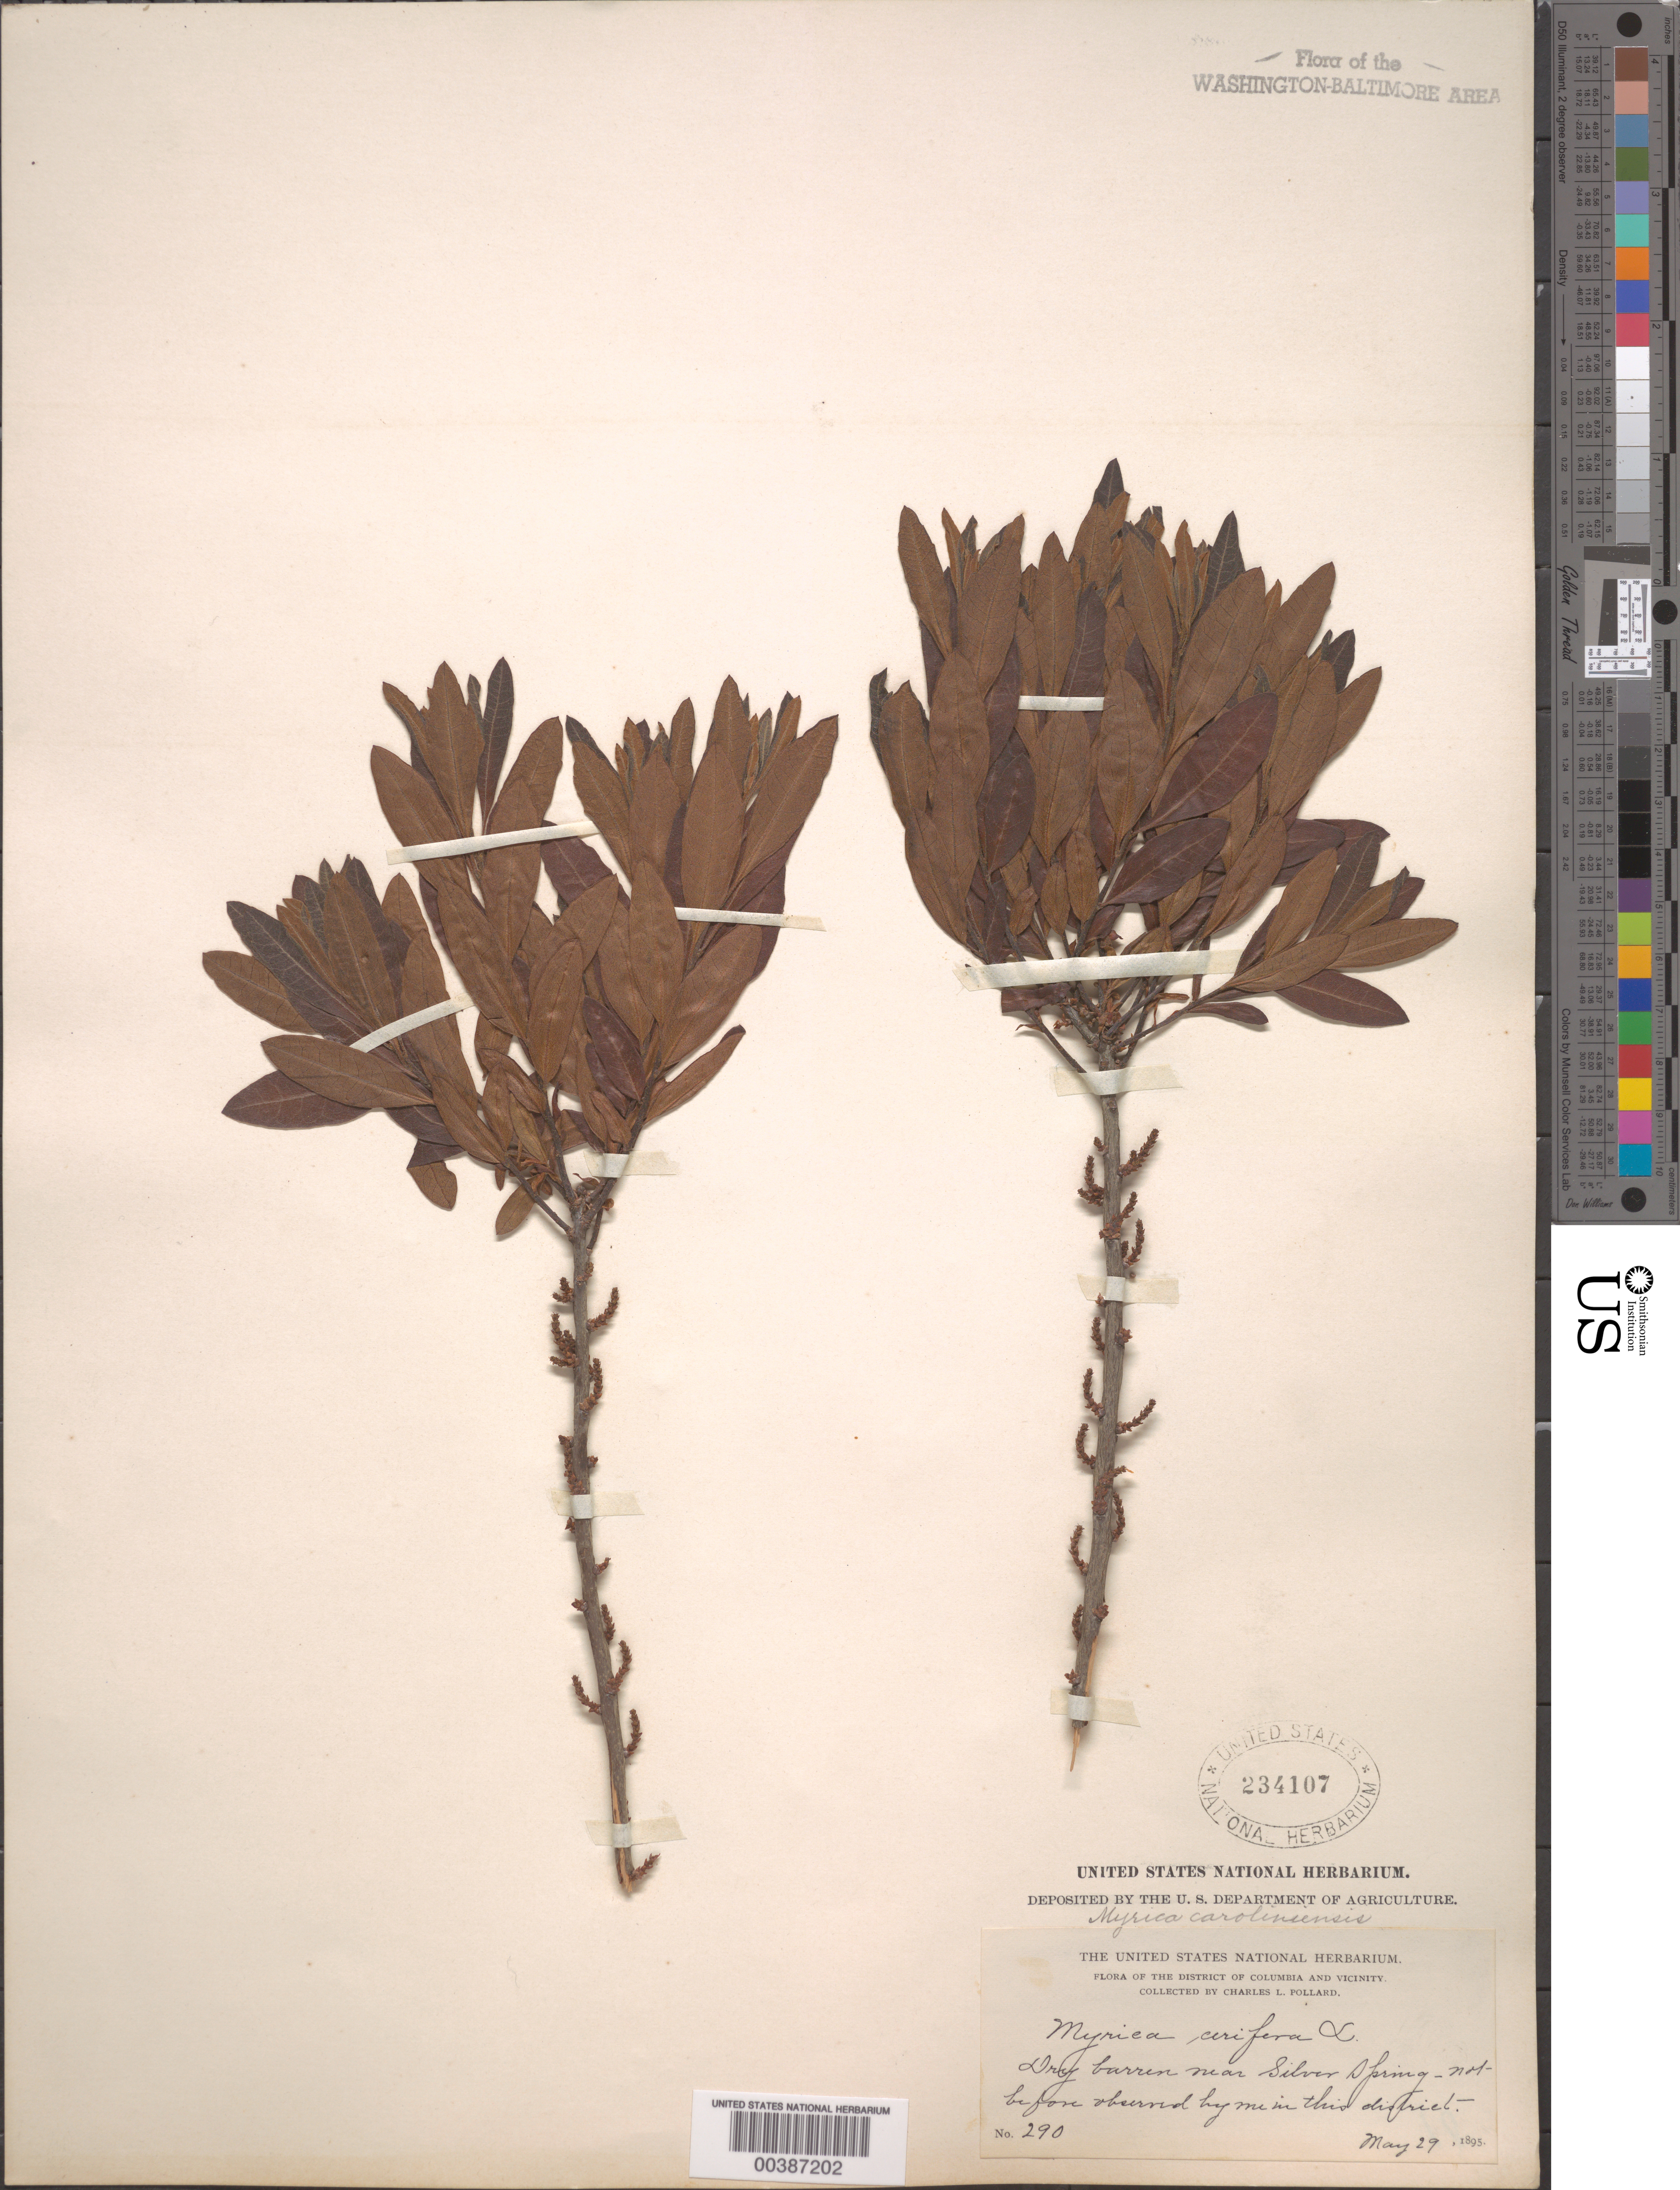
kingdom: Plantae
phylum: Tracheophyta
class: Magnoliopsida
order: Fagales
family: Myricaceae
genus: Morella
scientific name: Morella cerifera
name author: (L.) Small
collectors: C. L. Pollard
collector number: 290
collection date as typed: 29 May 1895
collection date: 1895-05-29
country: United States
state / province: Maryland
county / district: Montgomery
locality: Silver Spring vicinity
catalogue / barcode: US 234107